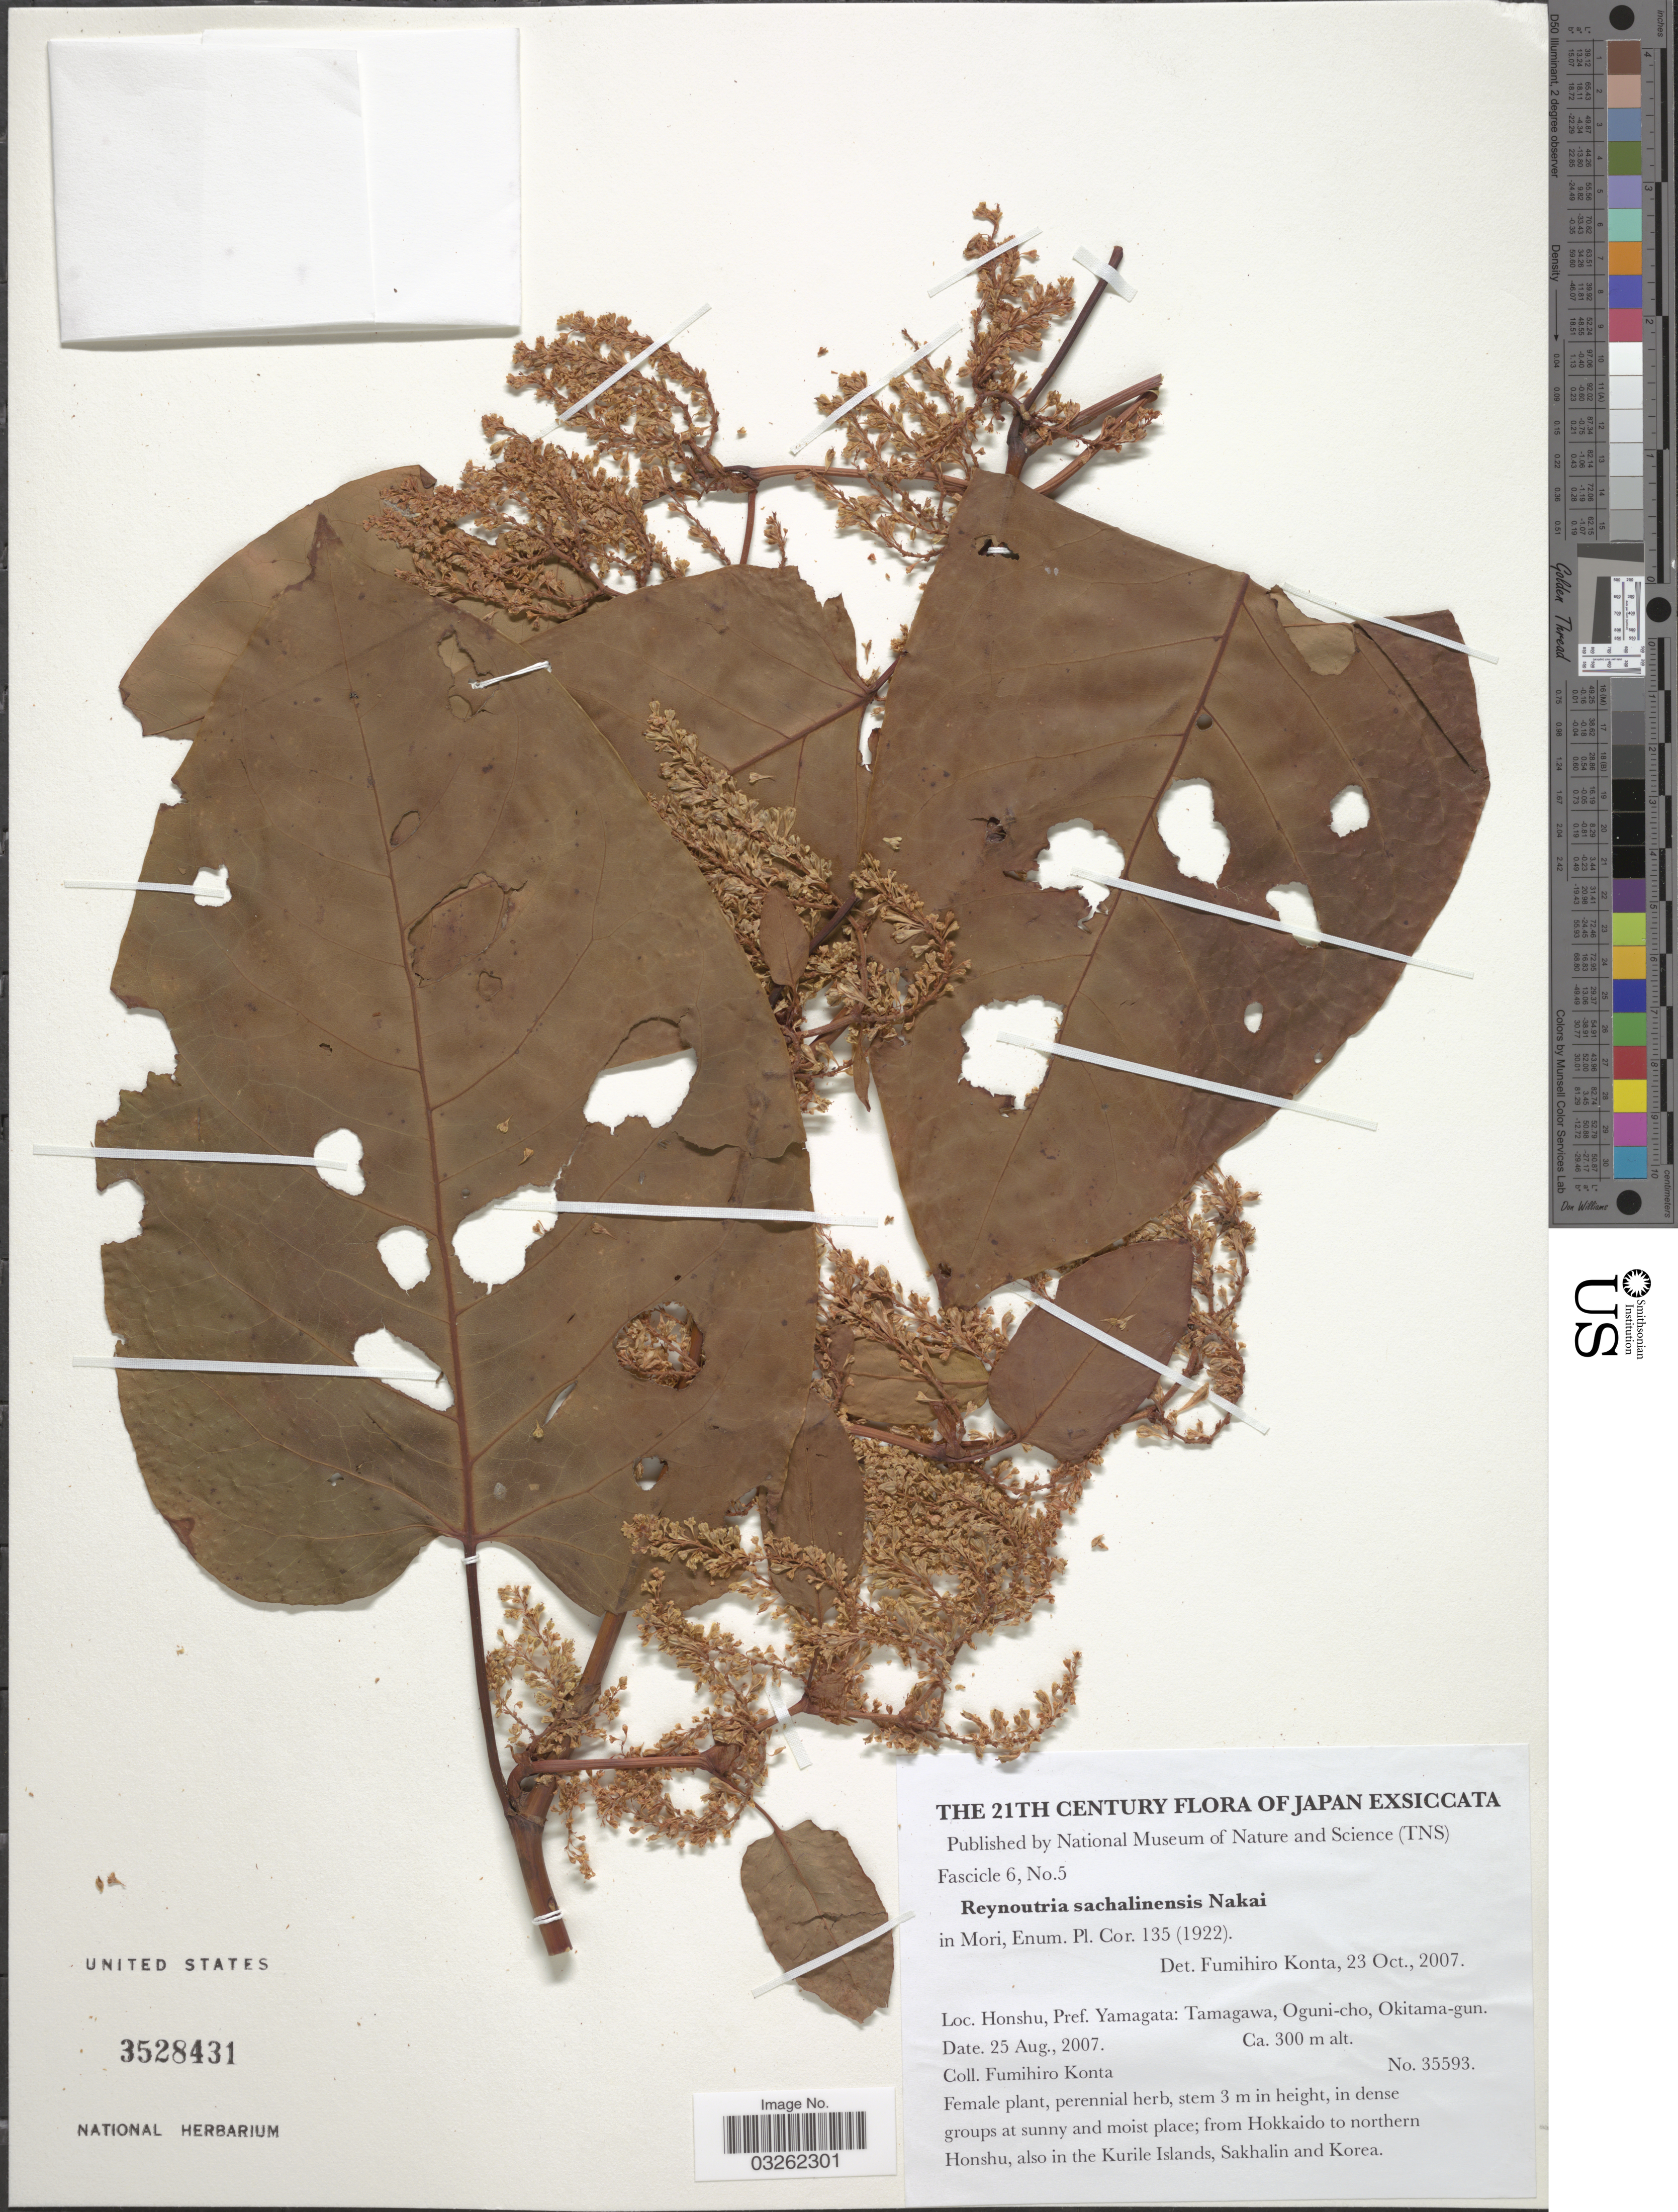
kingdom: Plantae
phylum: Tracheophyta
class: Magnoliopsida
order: Caryophyllales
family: Polygonaceae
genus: Reynoutria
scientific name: Reynoutria sachalinensis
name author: (F. Schmidt) Nakai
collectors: F. Konta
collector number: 35593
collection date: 2007-08-25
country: Japan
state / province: Yamagata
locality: Honshu, Pref. Yamagata: Tamagawa, Oguni-cho, Okitama-gun.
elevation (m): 300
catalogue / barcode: US 3528431